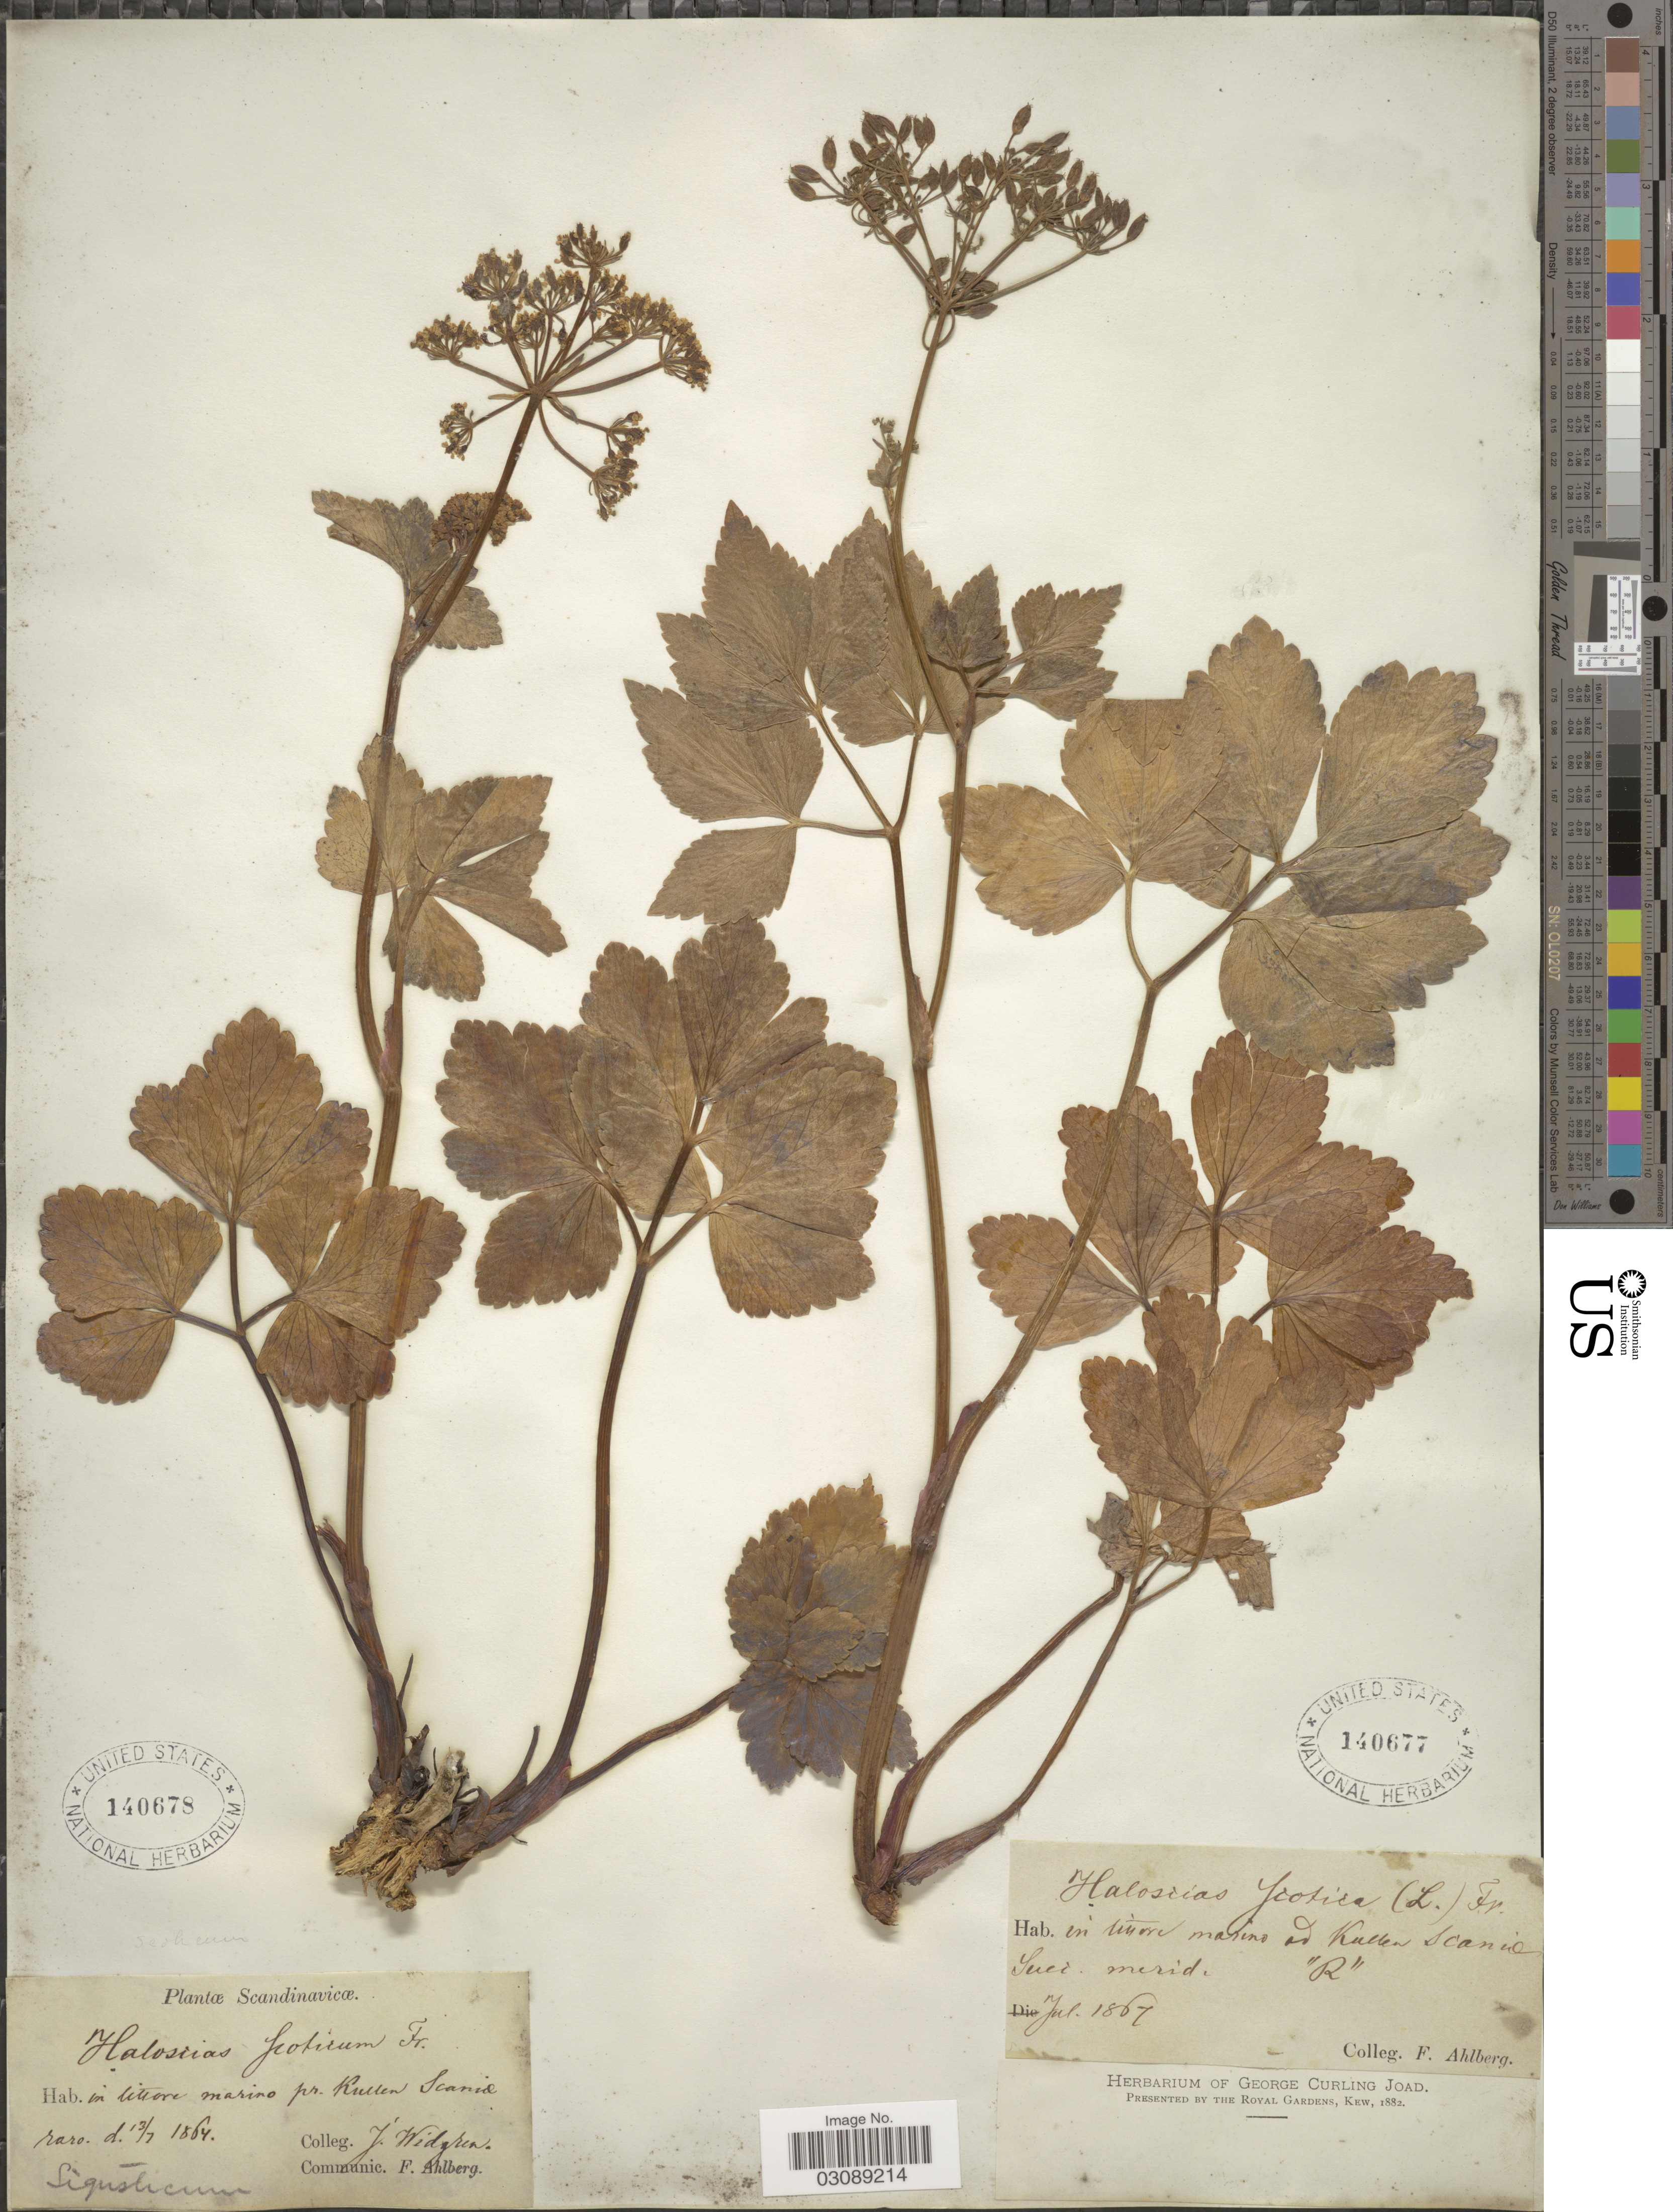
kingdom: Plantae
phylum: Tracheophyta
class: Magnoliopsida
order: Apiales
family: Apiaceae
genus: Ligusticum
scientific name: Ligusticum scoticum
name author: L.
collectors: J. Widgren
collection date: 1864-07-13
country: Sweden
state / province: Skåne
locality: In littore marino pr. Kullen Scania.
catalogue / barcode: US 140678-2